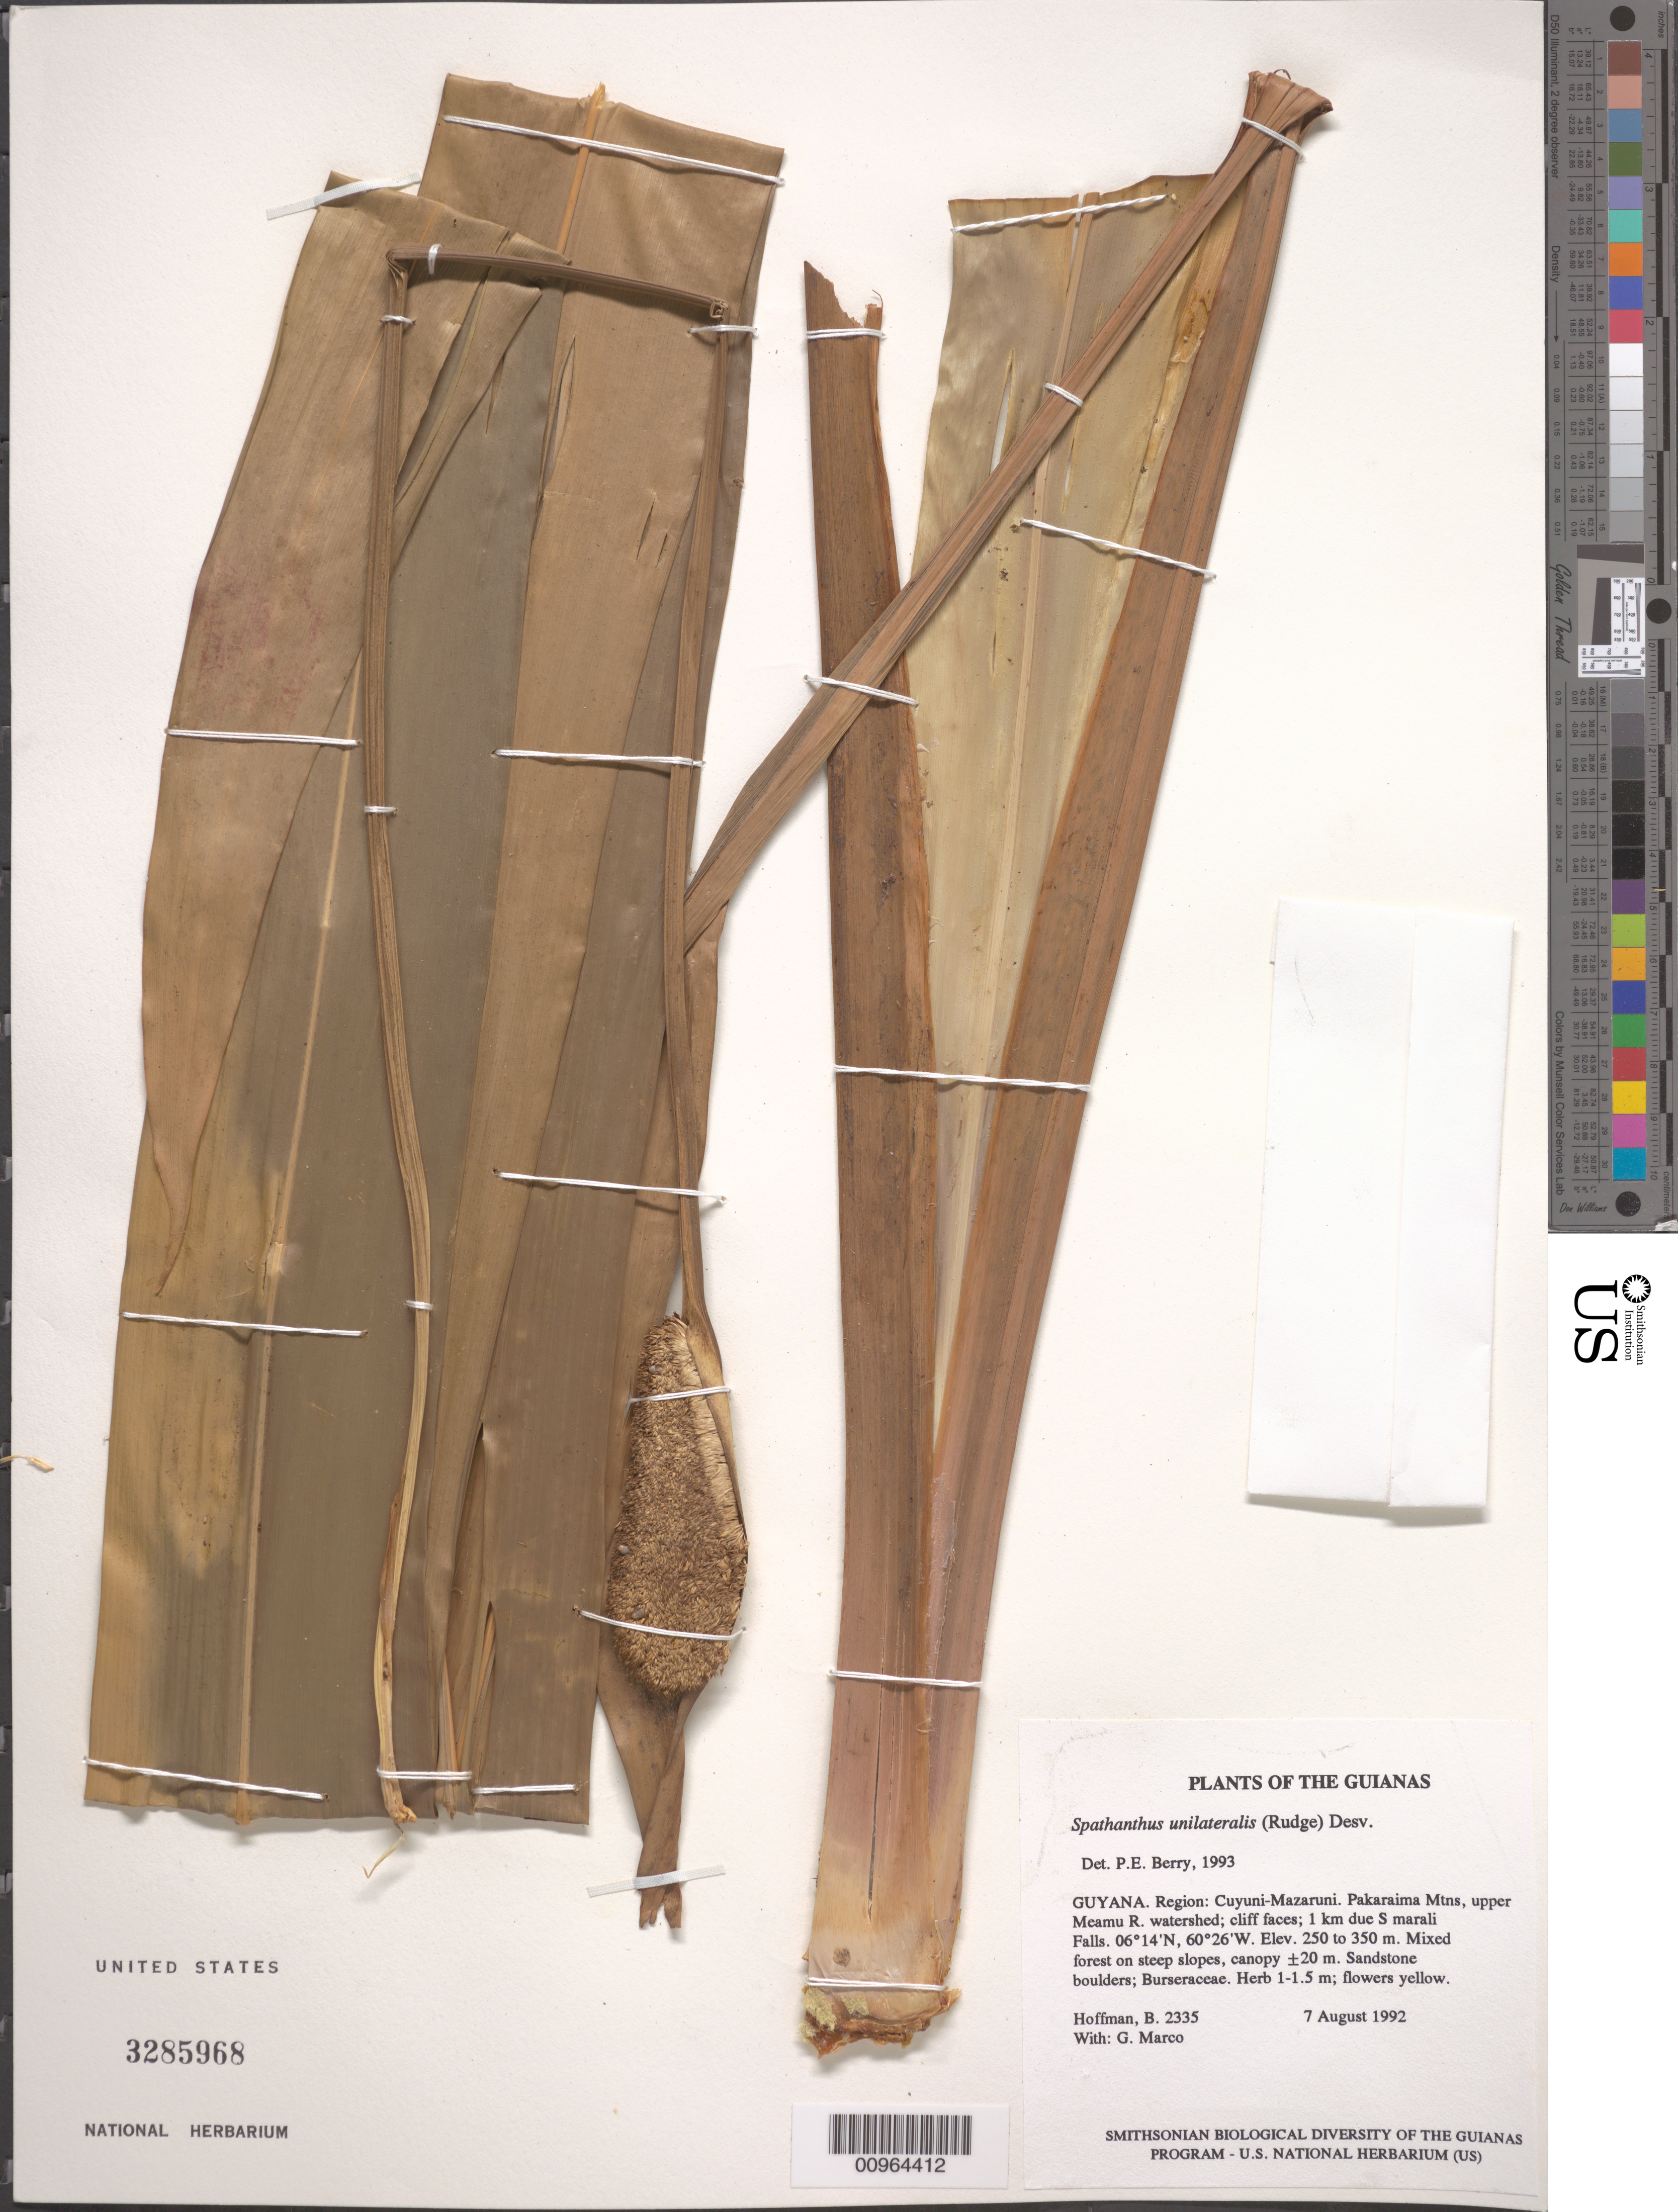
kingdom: Plantae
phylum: Tracheophyta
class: Liliopsida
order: Poales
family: Rapateaceae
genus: Spathanthus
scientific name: Spathanthus unilateralis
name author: (Rudge) Desv.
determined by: Berry, P. E., (WIS), University of Wisconsin - Madison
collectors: B. Hoffman & G. Marco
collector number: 2335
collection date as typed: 7 August 1992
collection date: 1992-08-07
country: Guyana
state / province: Cuyuni-Mazaruni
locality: Pakaraima Mountains, upper Meamu River watershed; cliff faces; 1 km due S of Marali Falls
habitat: Mixed forest on steep slopes, canopy ±20 m. Sandstone boulders; Burseraceae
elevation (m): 250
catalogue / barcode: US 3285968